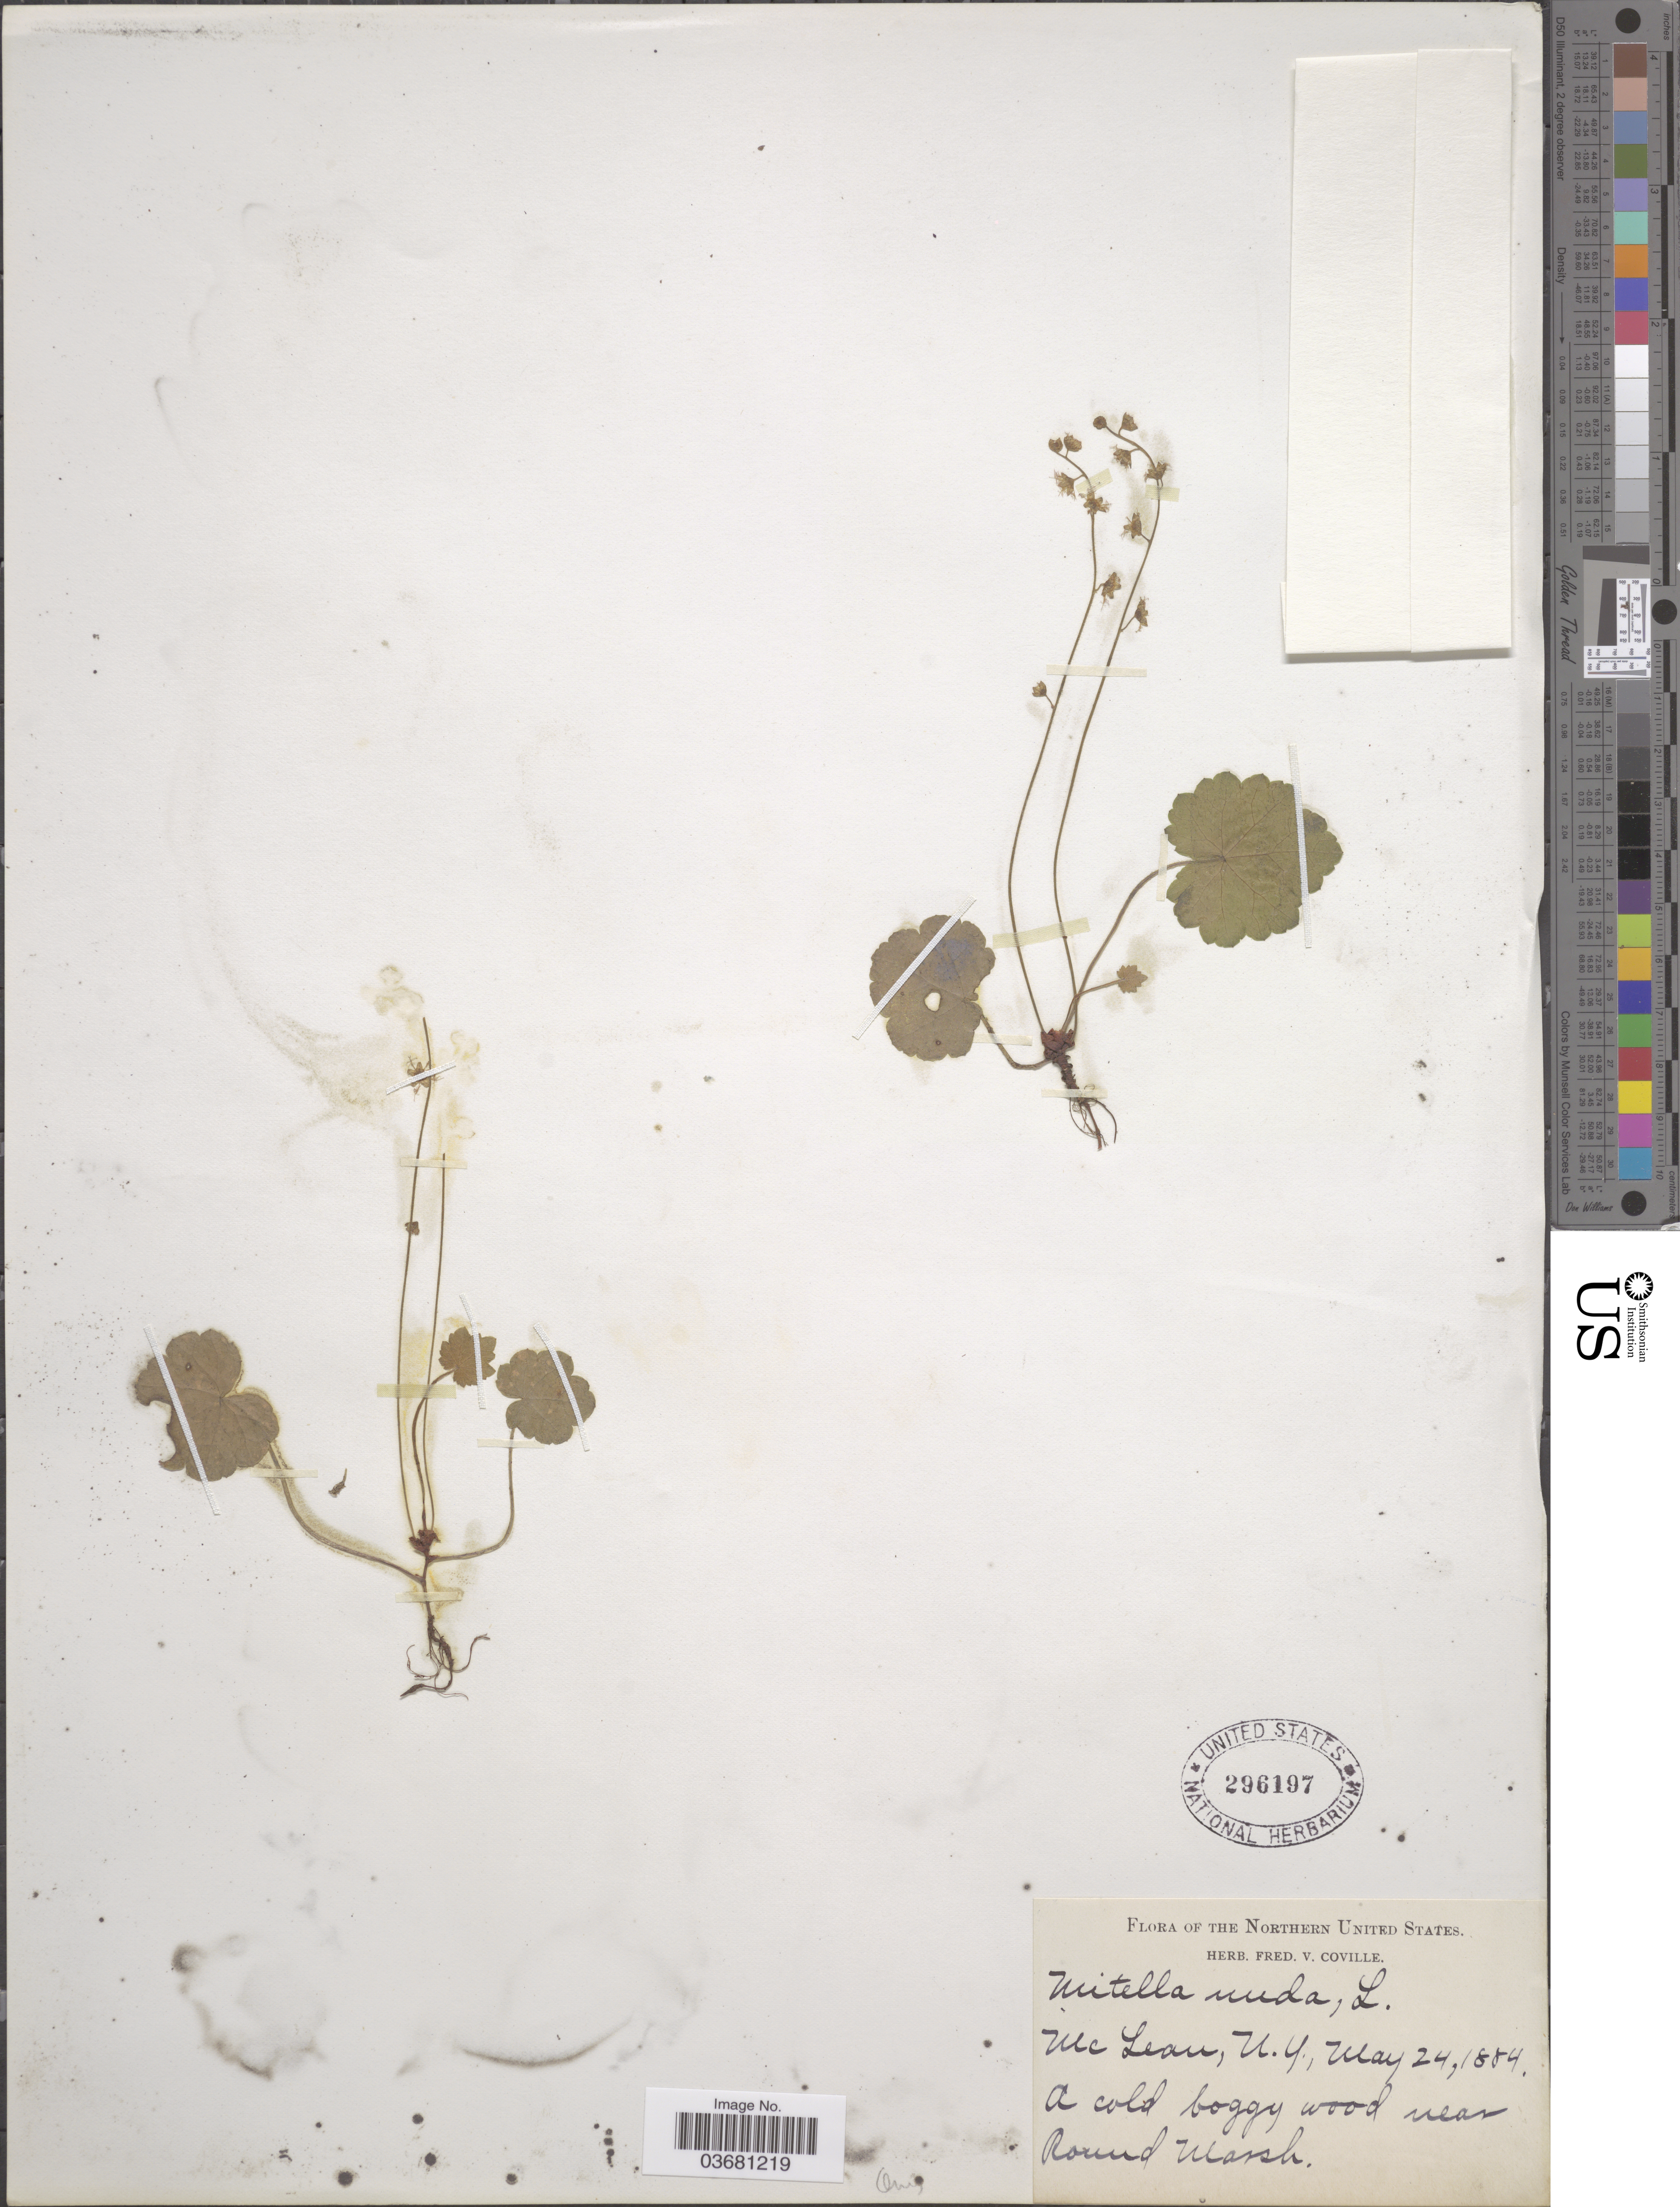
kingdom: Plantae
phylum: Tracheophyta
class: Magnoliopsida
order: Saxifragales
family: Saxifragaceae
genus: Mitella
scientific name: Mitella nuda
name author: L.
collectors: ex herb. Fred. V. Coville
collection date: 1884-05-24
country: United States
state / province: New York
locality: Mc Lean. A cold boggy wood near Round Marsh.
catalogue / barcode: US 296197